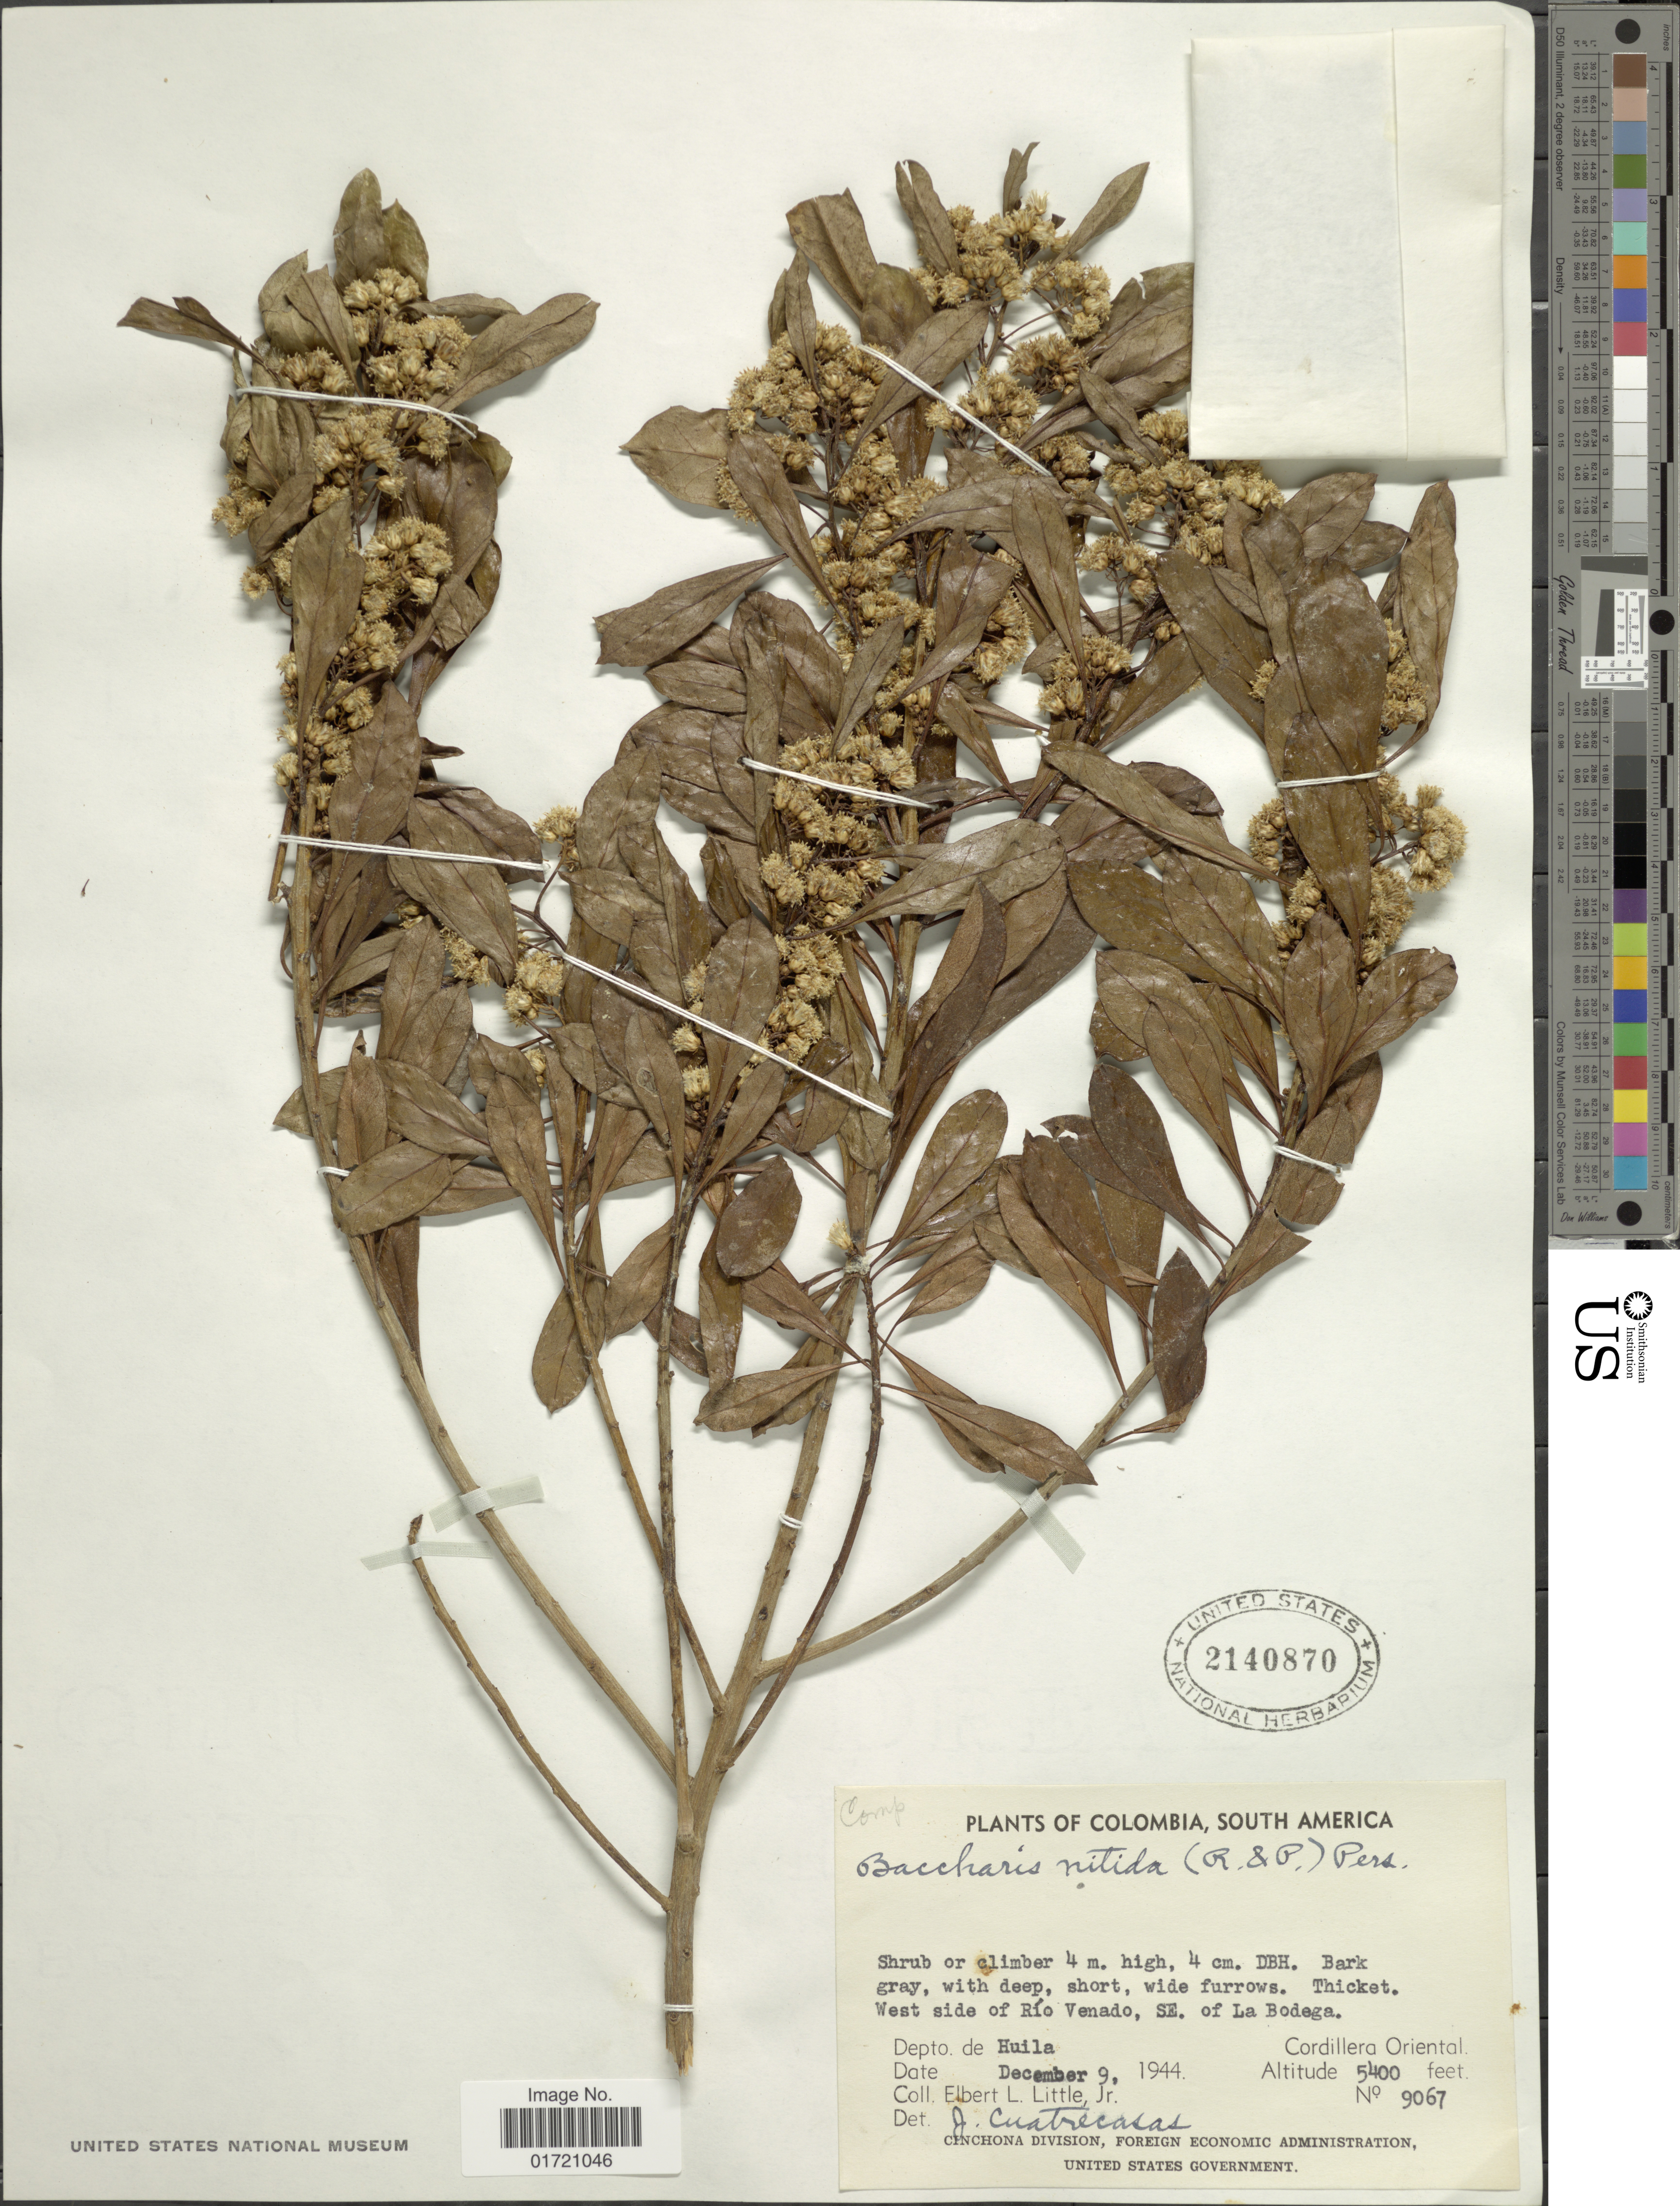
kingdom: Plantae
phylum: Tracheophyta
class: Magnoliopsida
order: Asterales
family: Asteraceae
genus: Baccharis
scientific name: Baccharis nitida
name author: (Ruiz & Pav.) Pers.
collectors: E. L. Little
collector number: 9067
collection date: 1944-12-09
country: Colombia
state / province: Huila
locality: West side of Río Venado, SE. of La Bodega. Cordillera Oriental. Depto. de Huila.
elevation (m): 1646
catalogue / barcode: US 2140870